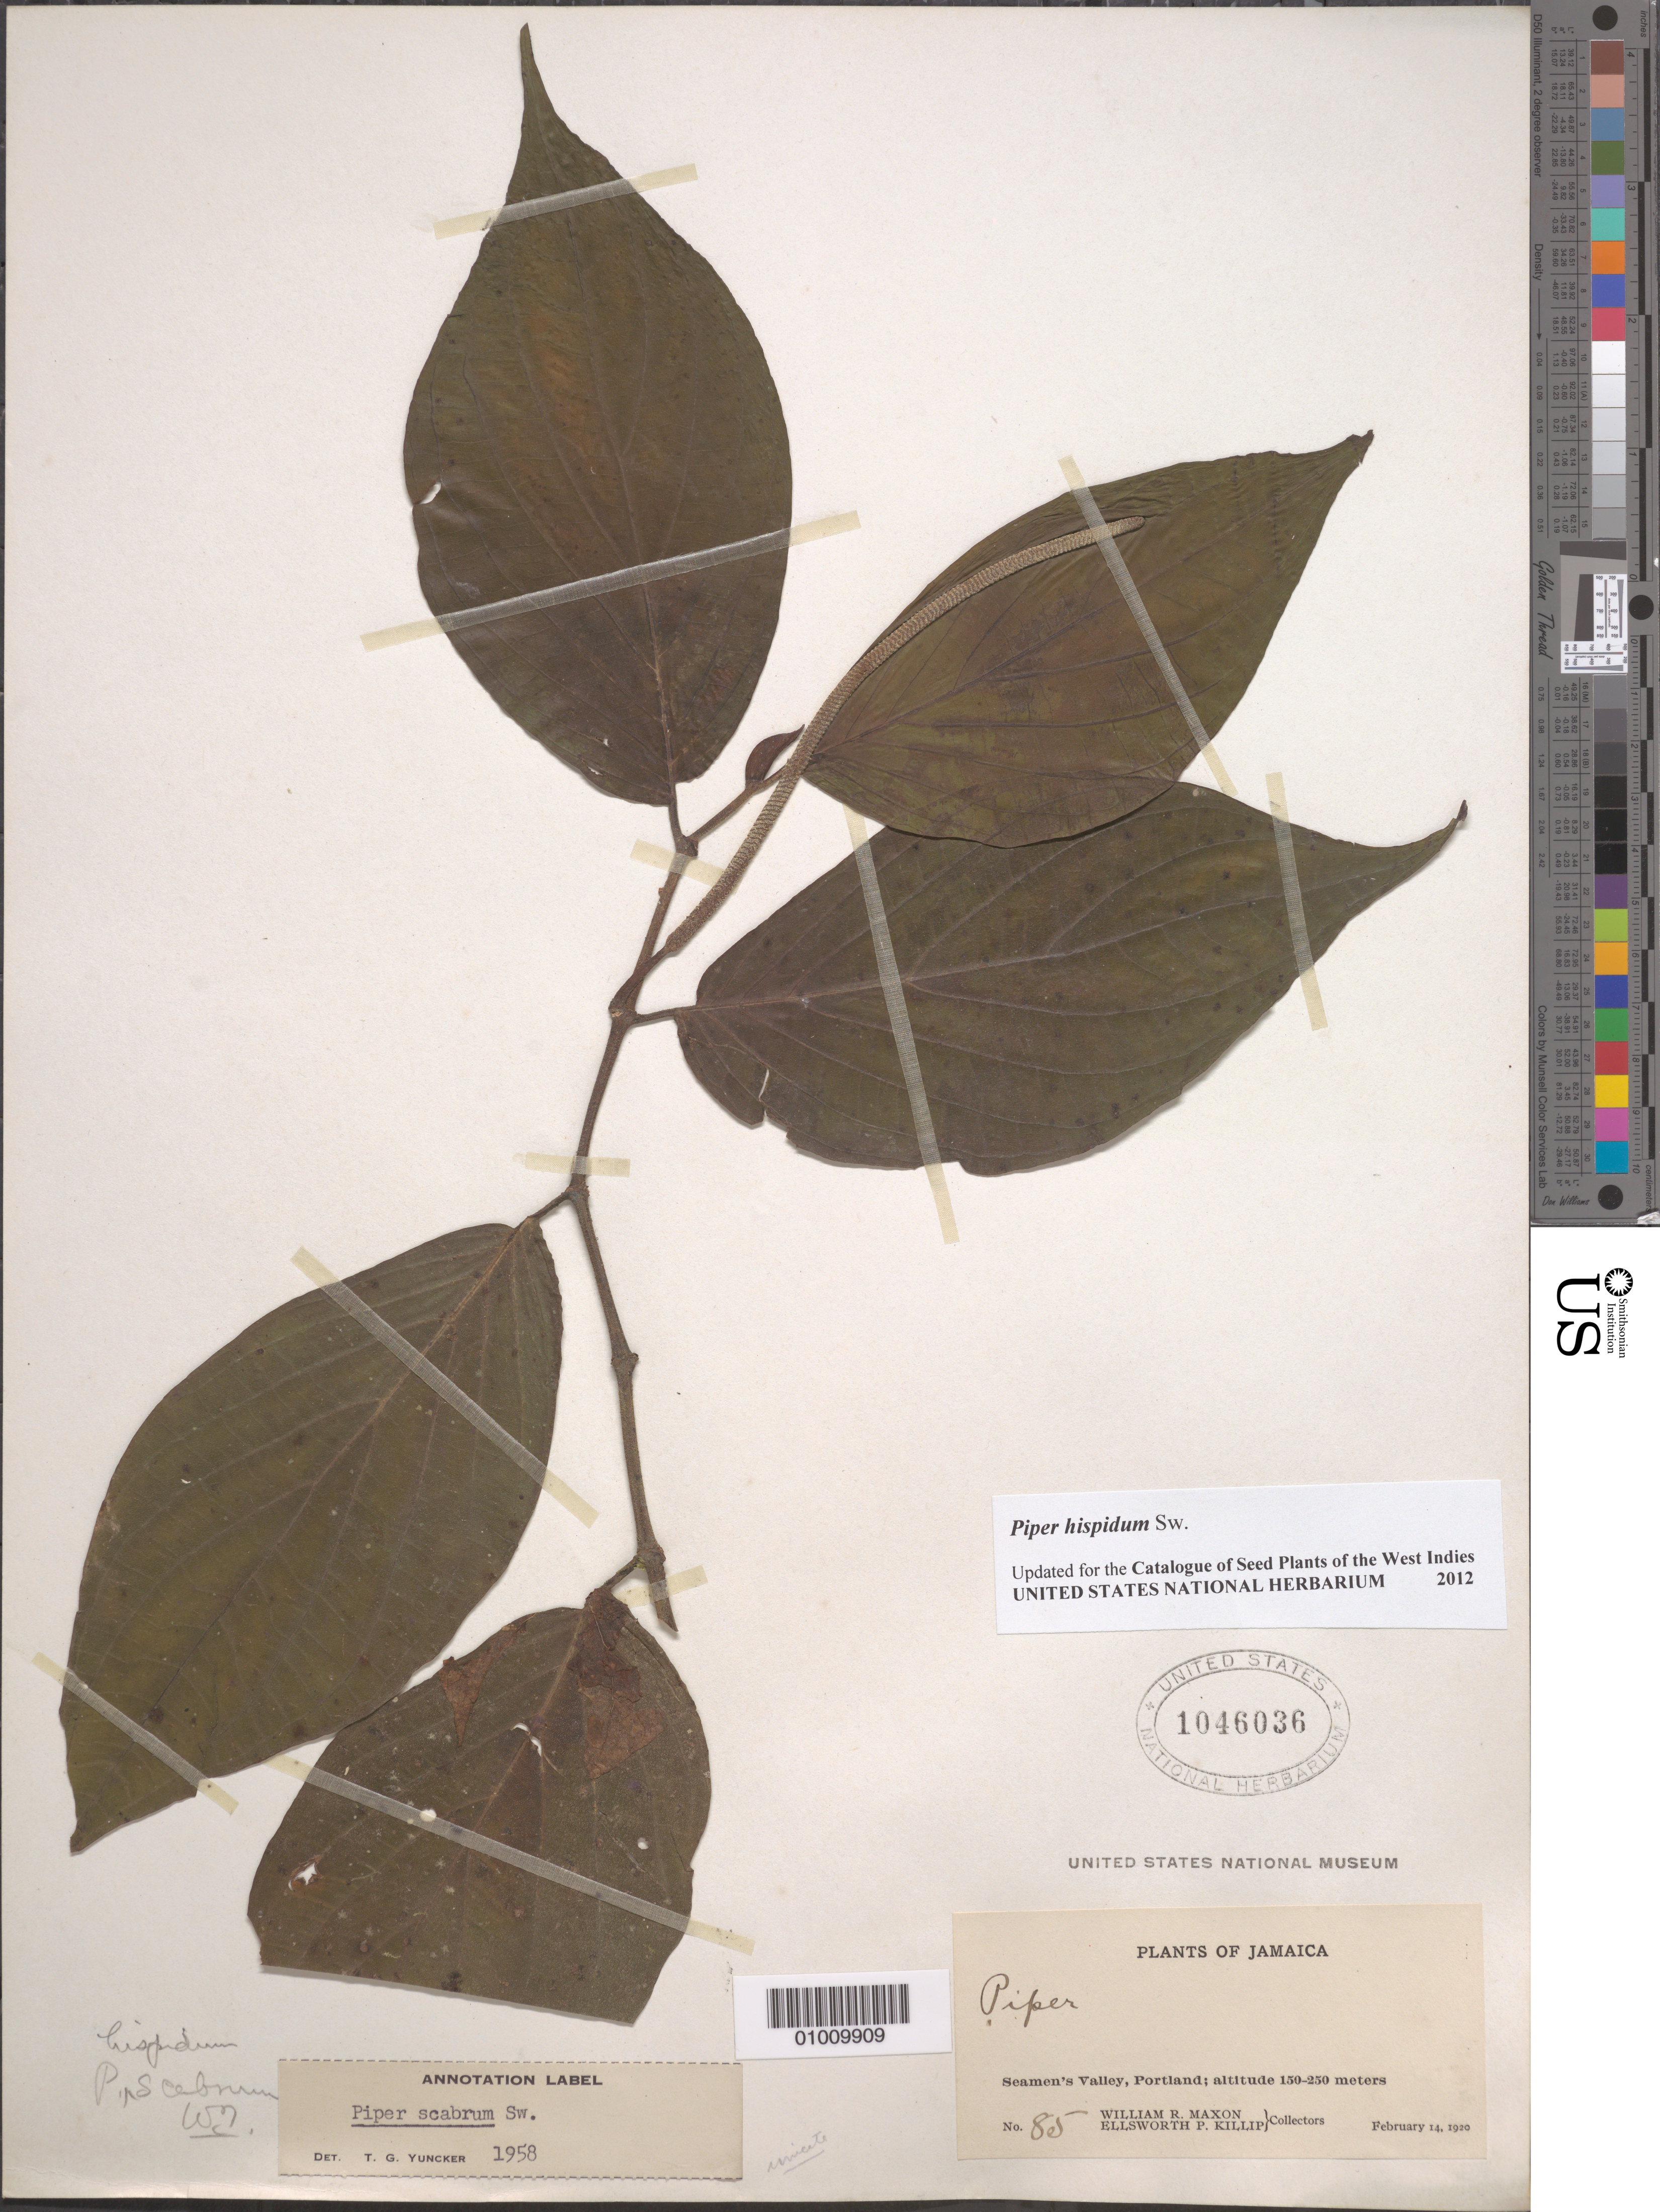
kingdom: Plantae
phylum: Tracheophyta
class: Magnoliopsida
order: Piperales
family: Piperaceae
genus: Piper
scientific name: Piper scabrum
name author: Sw.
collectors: W. R. Maxon & E. P. Killip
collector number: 85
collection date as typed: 14 Feb 1920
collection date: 1920-02-14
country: Jamaica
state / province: Portland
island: Jamaica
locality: Seaman's Valley, Portland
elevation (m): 150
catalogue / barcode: US 1046036